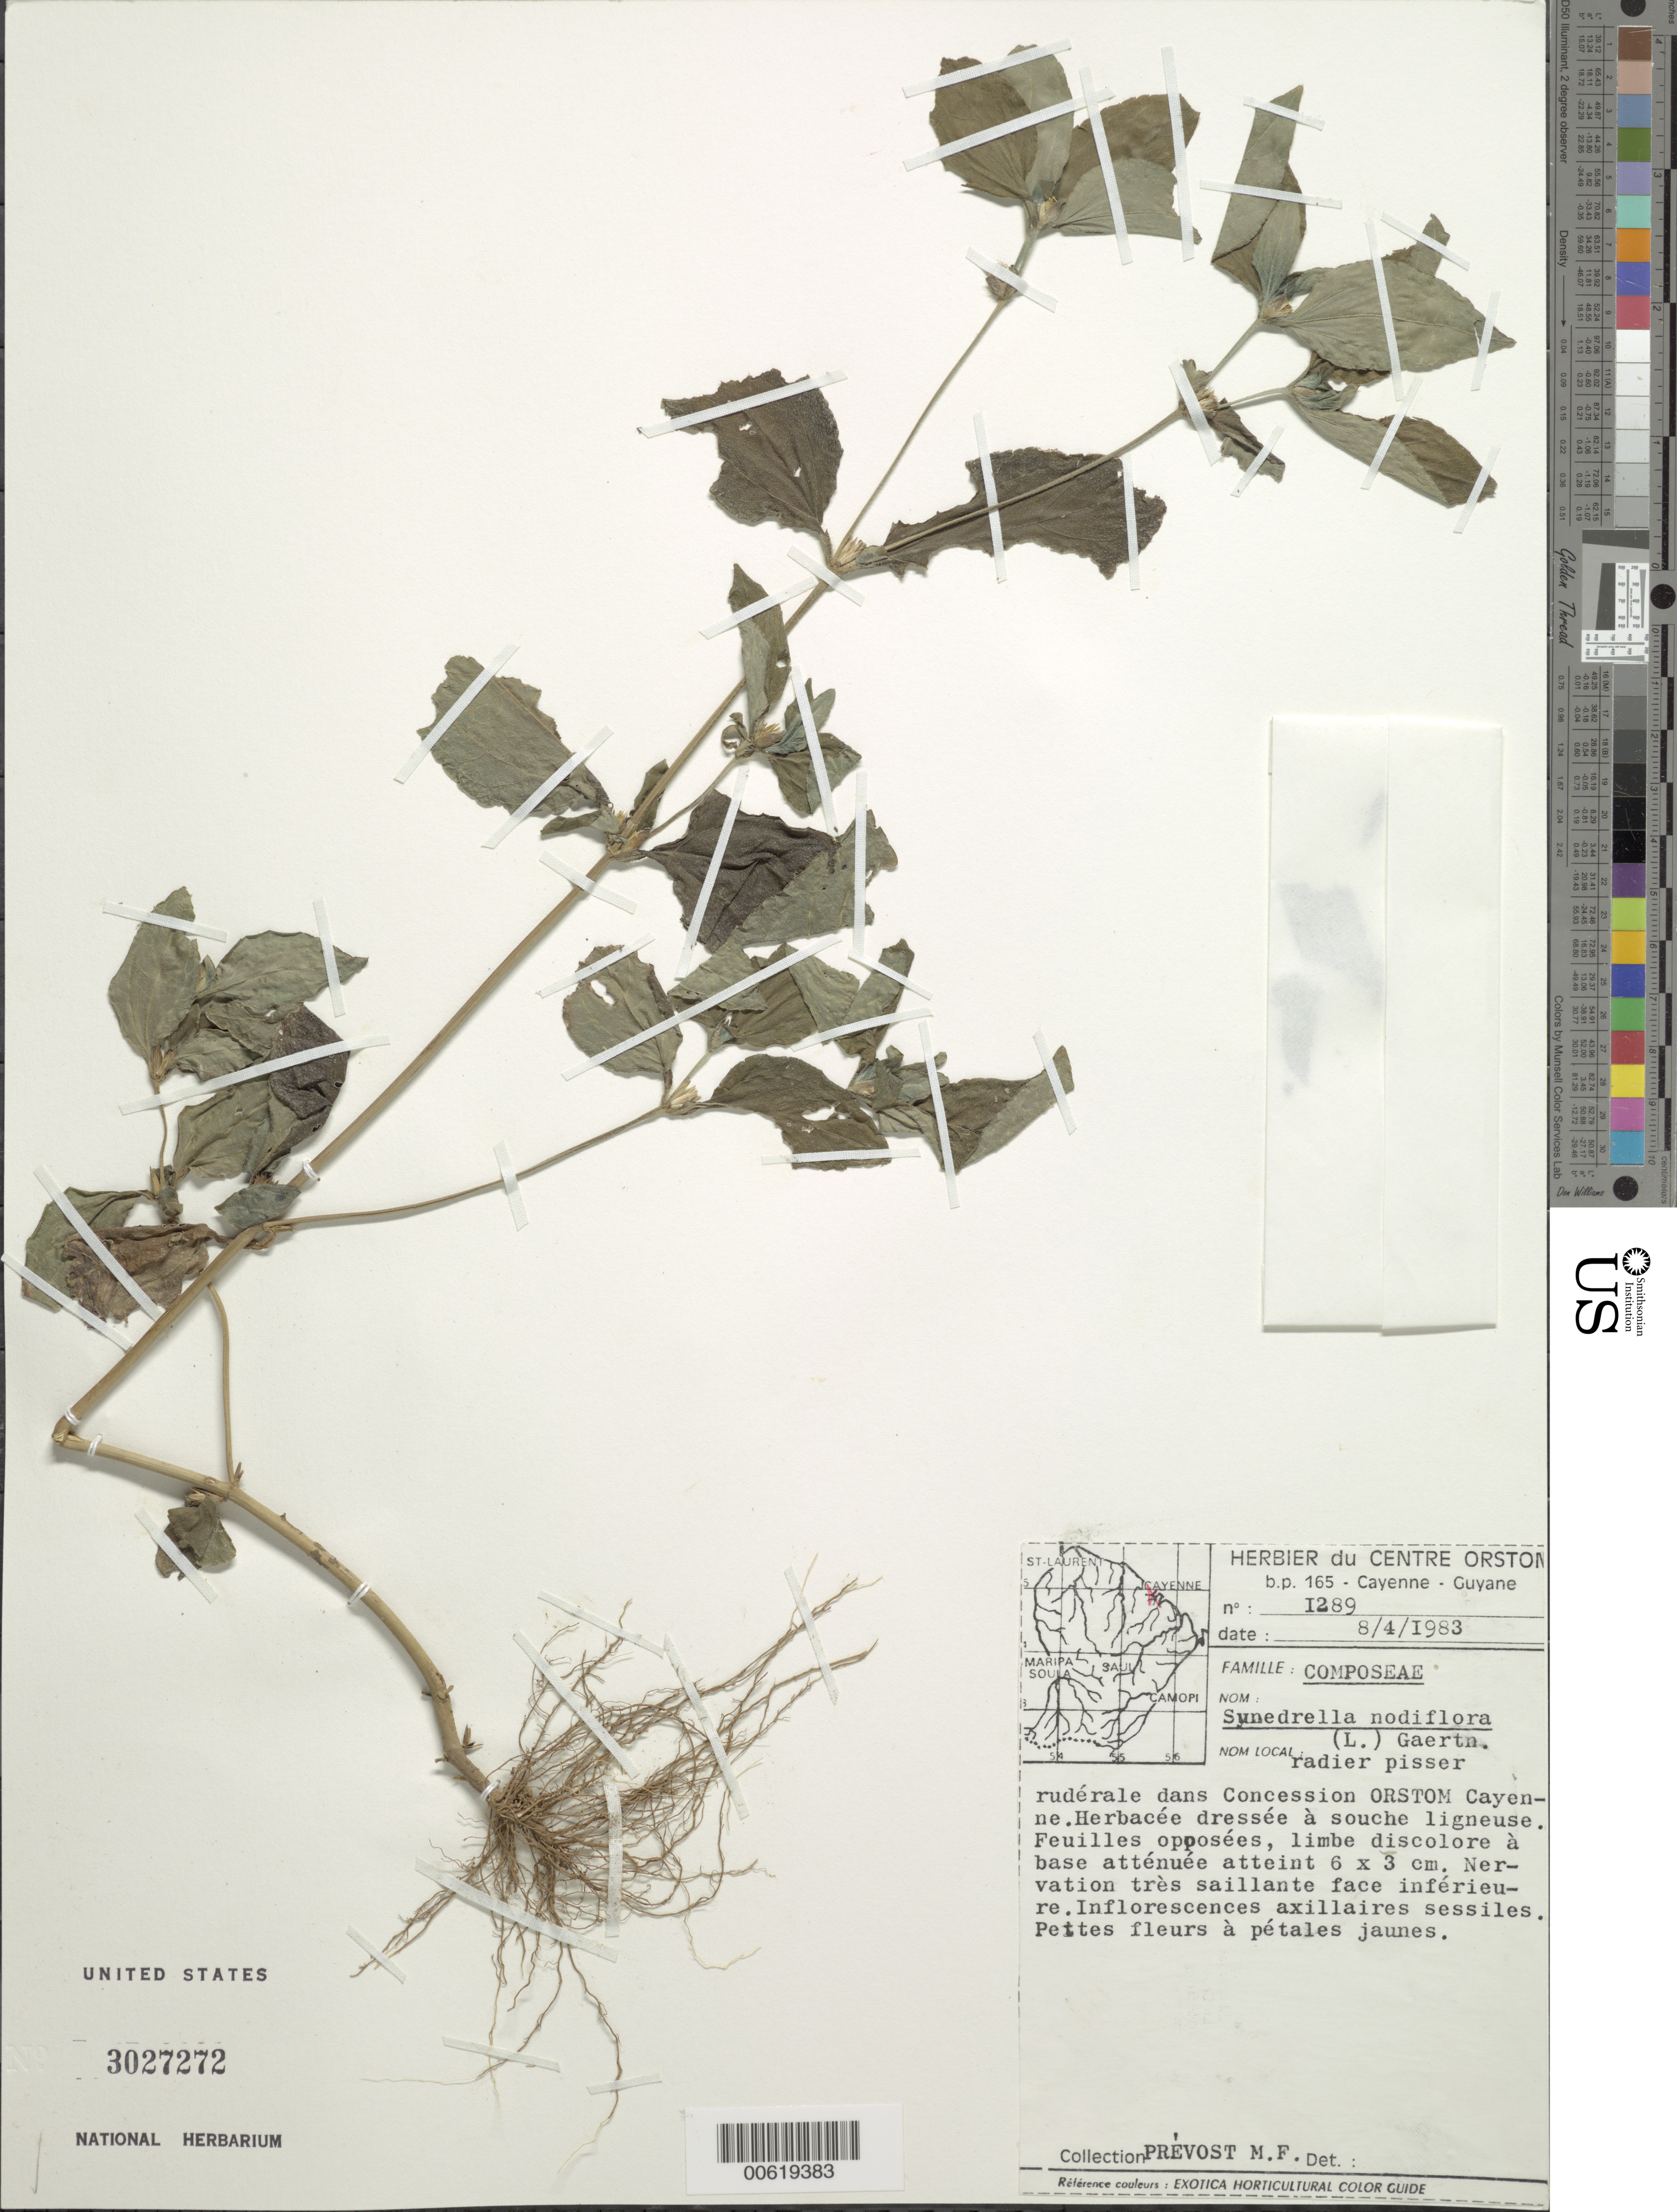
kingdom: Plantae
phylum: Tracheophyta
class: Magnoliopsida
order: Asterales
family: Asteraceae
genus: Synedrella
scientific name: Synedrella nodiflora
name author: (L.) Gaertn.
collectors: M.-F. Prévost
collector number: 1289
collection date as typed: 8-Apr-83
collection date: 1983-04-08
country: French Guiana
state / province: Cayenne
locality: Cayenne, ORSTOM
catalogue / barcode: US 3027272